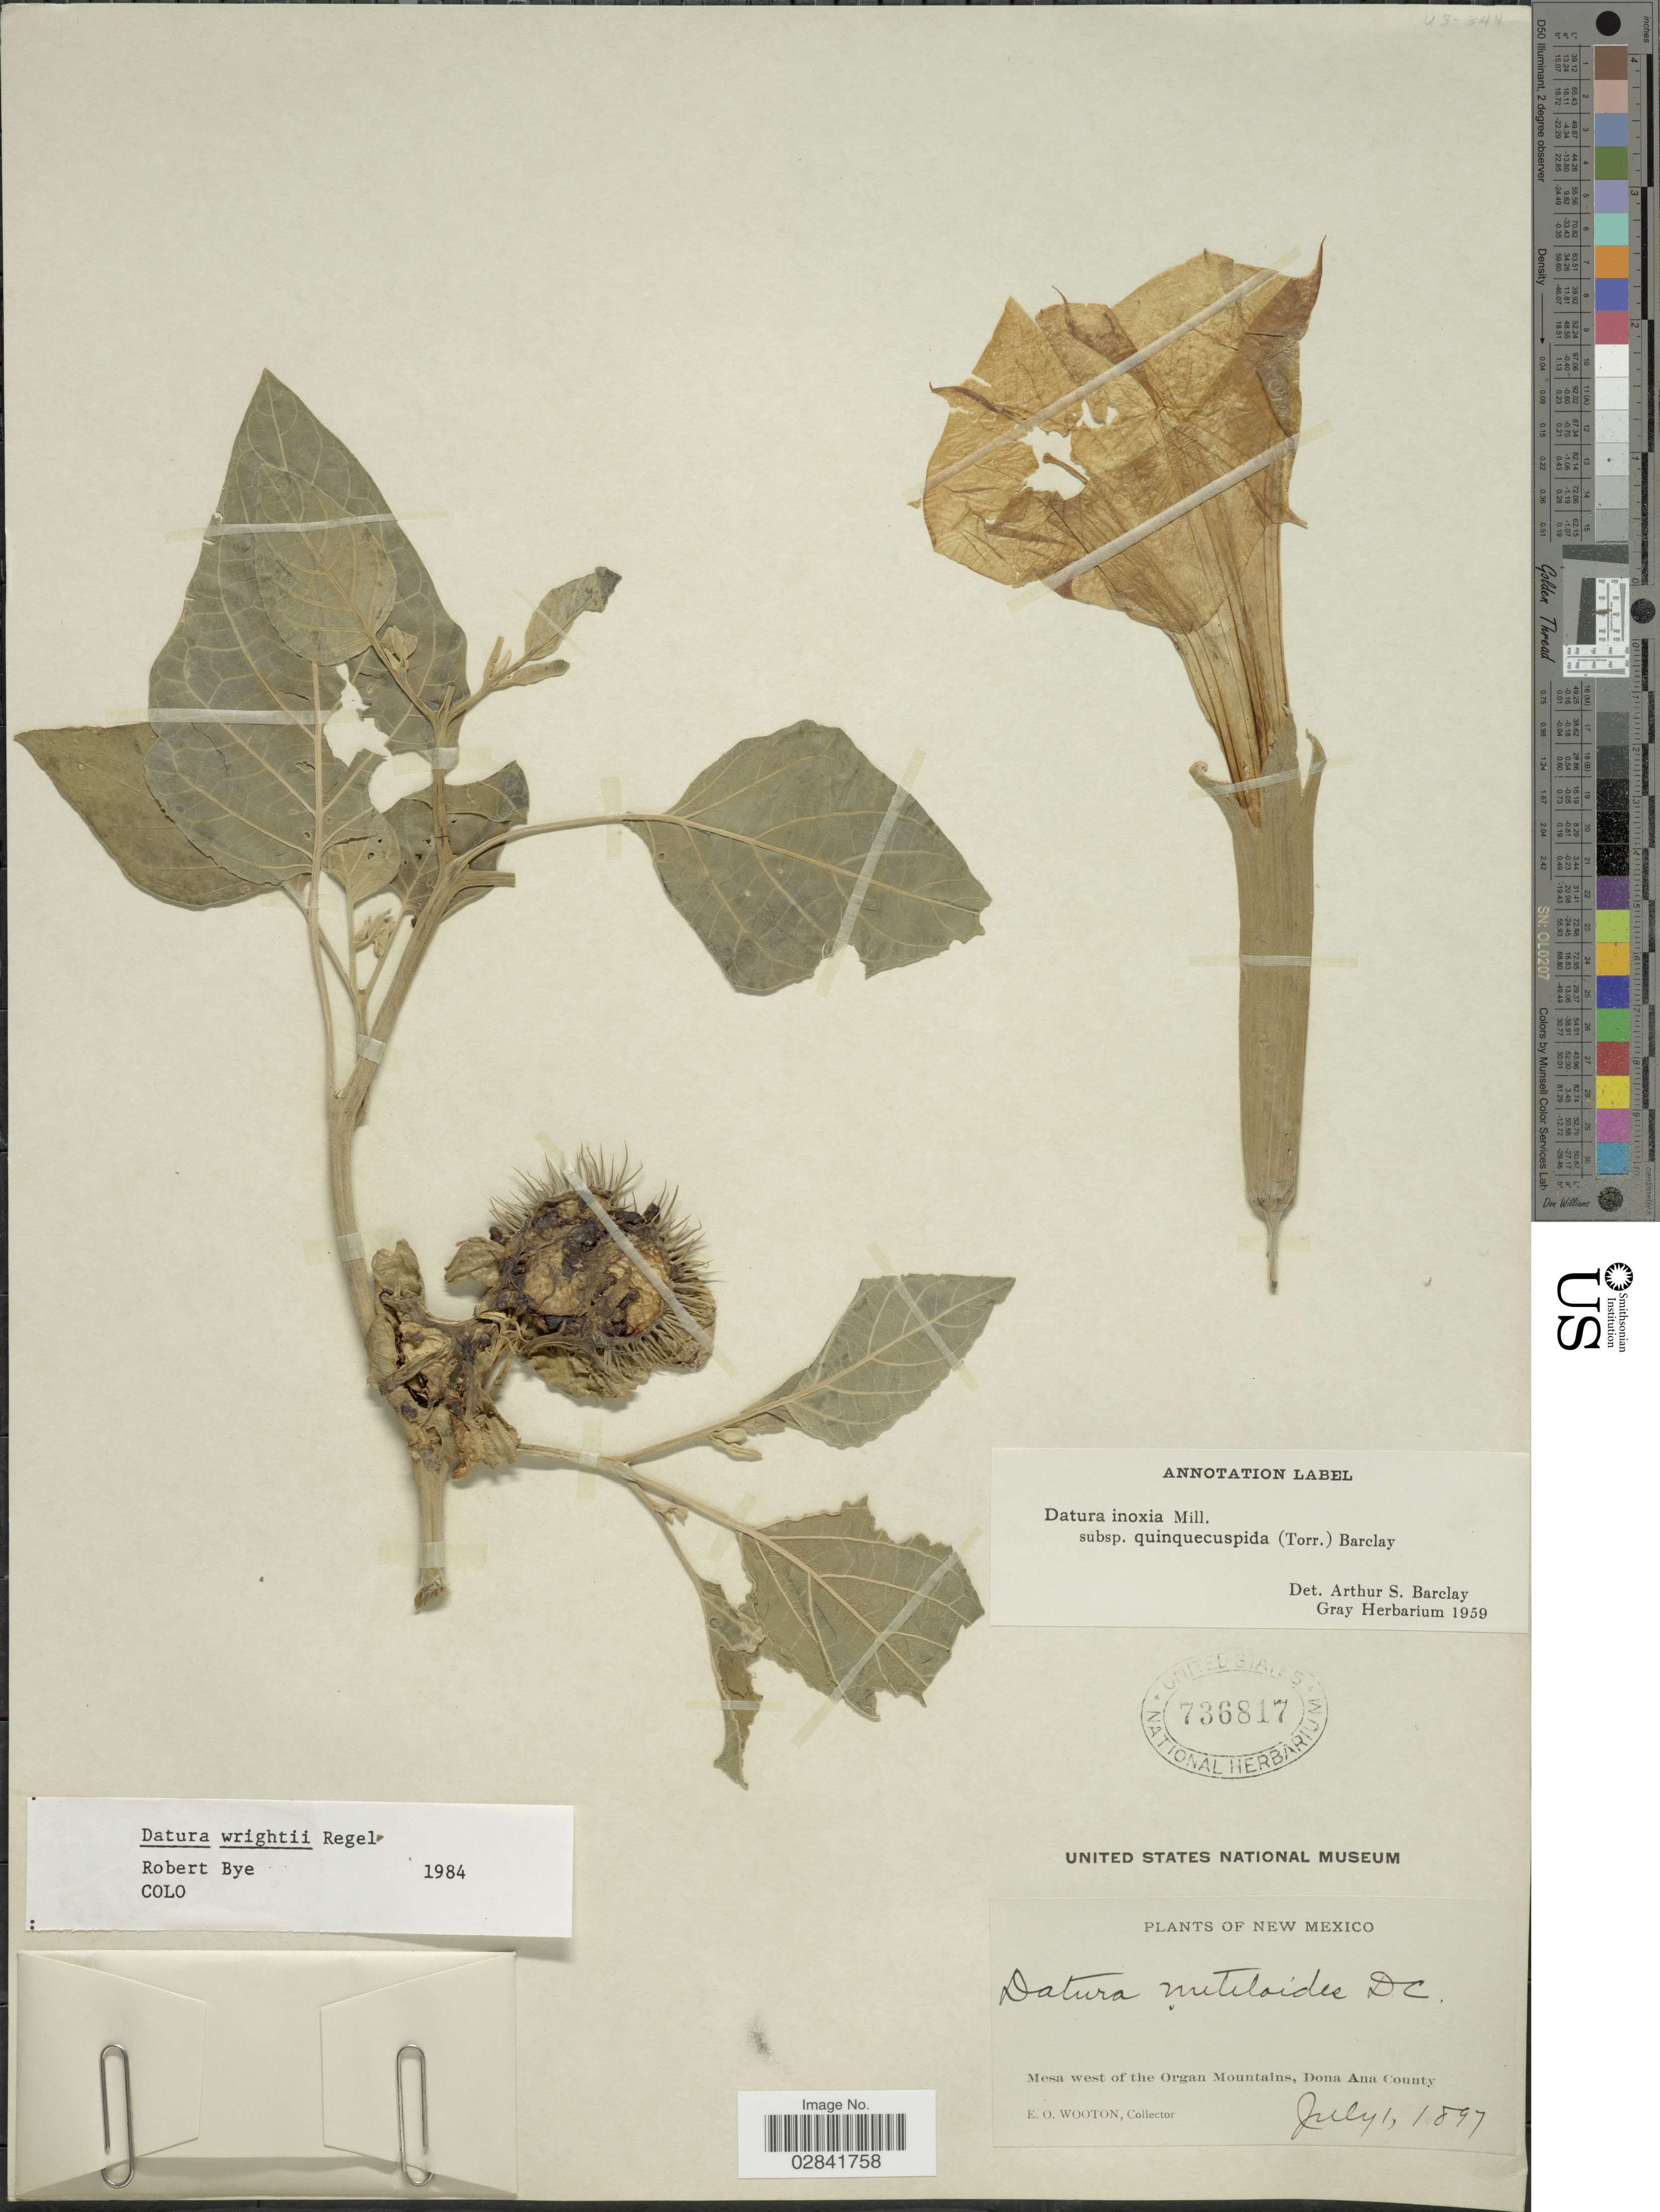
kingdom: Plantae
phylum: Tracheophyta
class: Magnoliopsida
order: Solanales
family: Solanaceae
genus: Datura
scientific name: Datura innoxia subsp. quinquecuspidata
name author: (Torr.) A.S. Barclay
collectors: E. O. Wooton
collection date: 1897-07-01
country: United States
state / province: New Mexico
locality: Mesa west of the Organ Mountains, Dona Ana County.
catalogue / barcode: US 736817